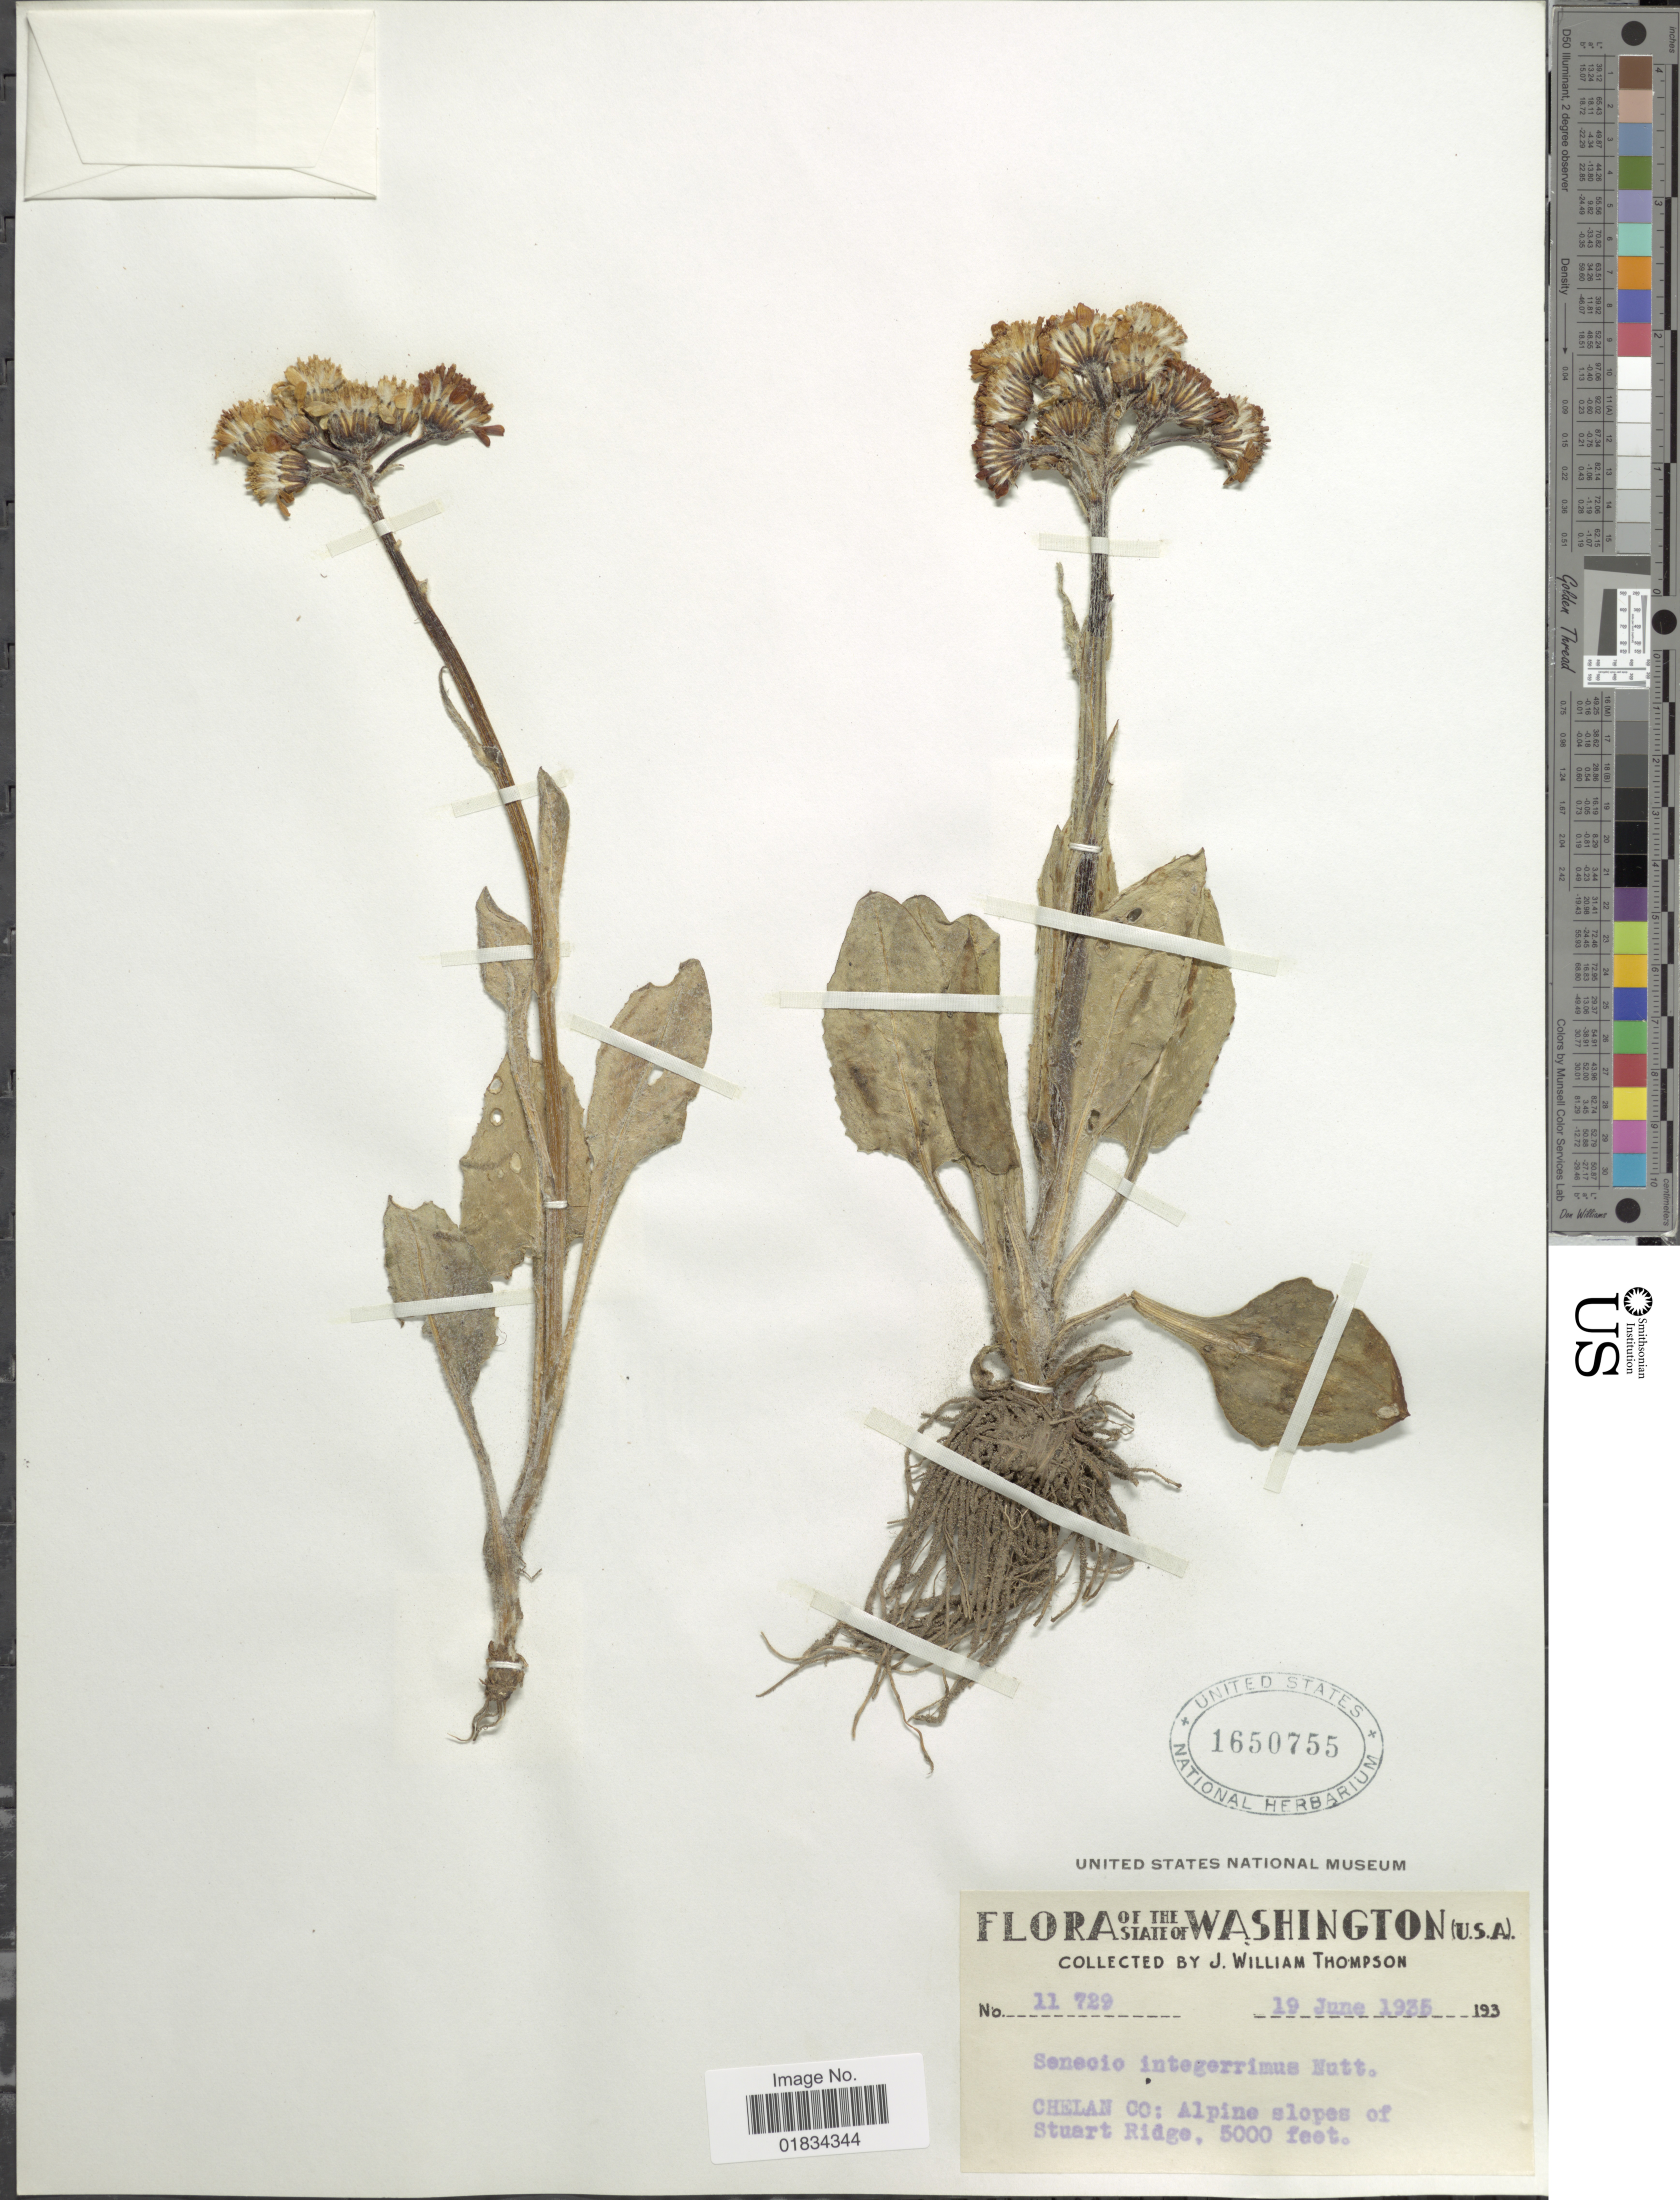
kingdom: Plantae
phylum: Tracheophyta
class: Magnoliopsida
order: Asterales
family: Asteraceae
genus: Senecio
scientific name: Senecio integerrimus var. ochroleucus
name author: (A. Gray) Cronq.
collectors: J. W. Thompson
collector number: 11729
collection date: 1935-06-19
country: United States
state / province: Washington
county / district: Chelan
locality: Chelan Co.: Alpine slopes of Stuart Ridge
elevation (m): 1524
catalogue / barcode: US 1650755